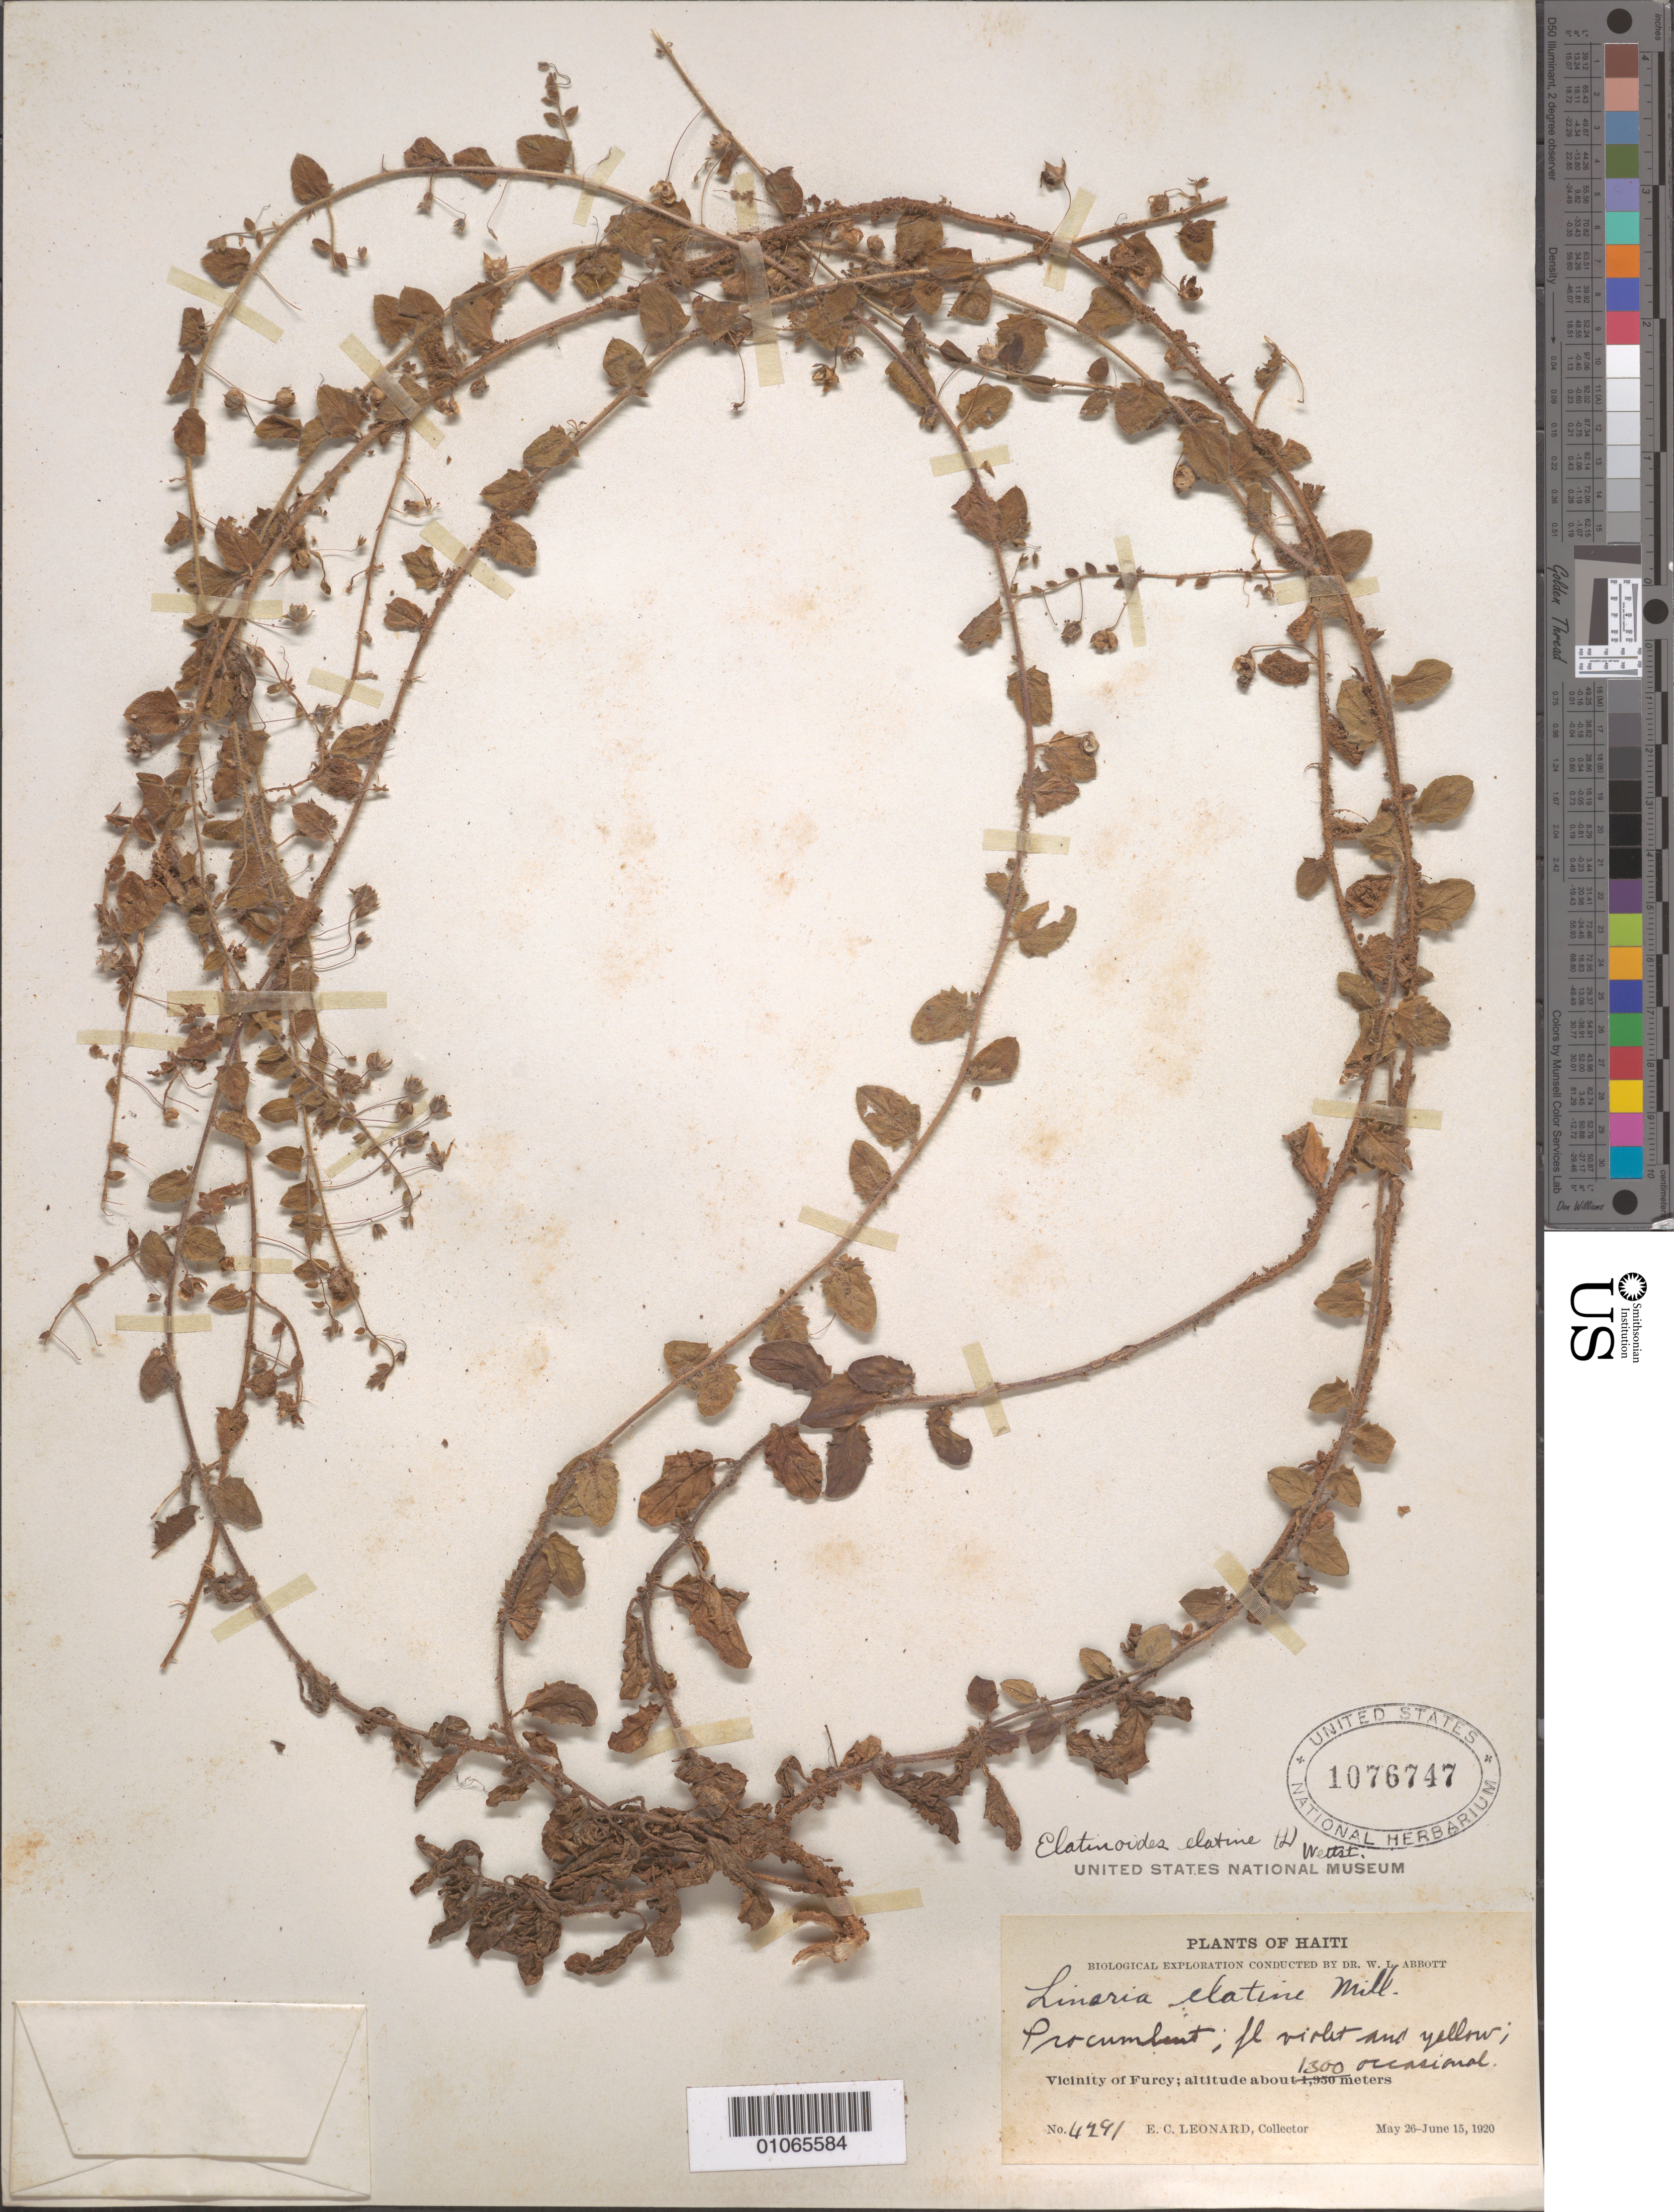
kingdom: Plantae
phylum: Tracheophyta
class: Magnoliopsida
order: Lamiales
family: Plantaginaceae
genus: Elatinoides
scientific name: Elatinoides elatine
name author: (L.) Wettst.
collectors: E. C. Leonard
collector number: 4291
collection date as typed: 26 May 1920 to 15 Jun 1920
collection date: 1920-05-26/1920-06-15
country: Haiti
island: Hispaniola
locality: Vicinity of Furey. Occasional.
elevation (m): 1300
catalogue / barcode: US 1076747